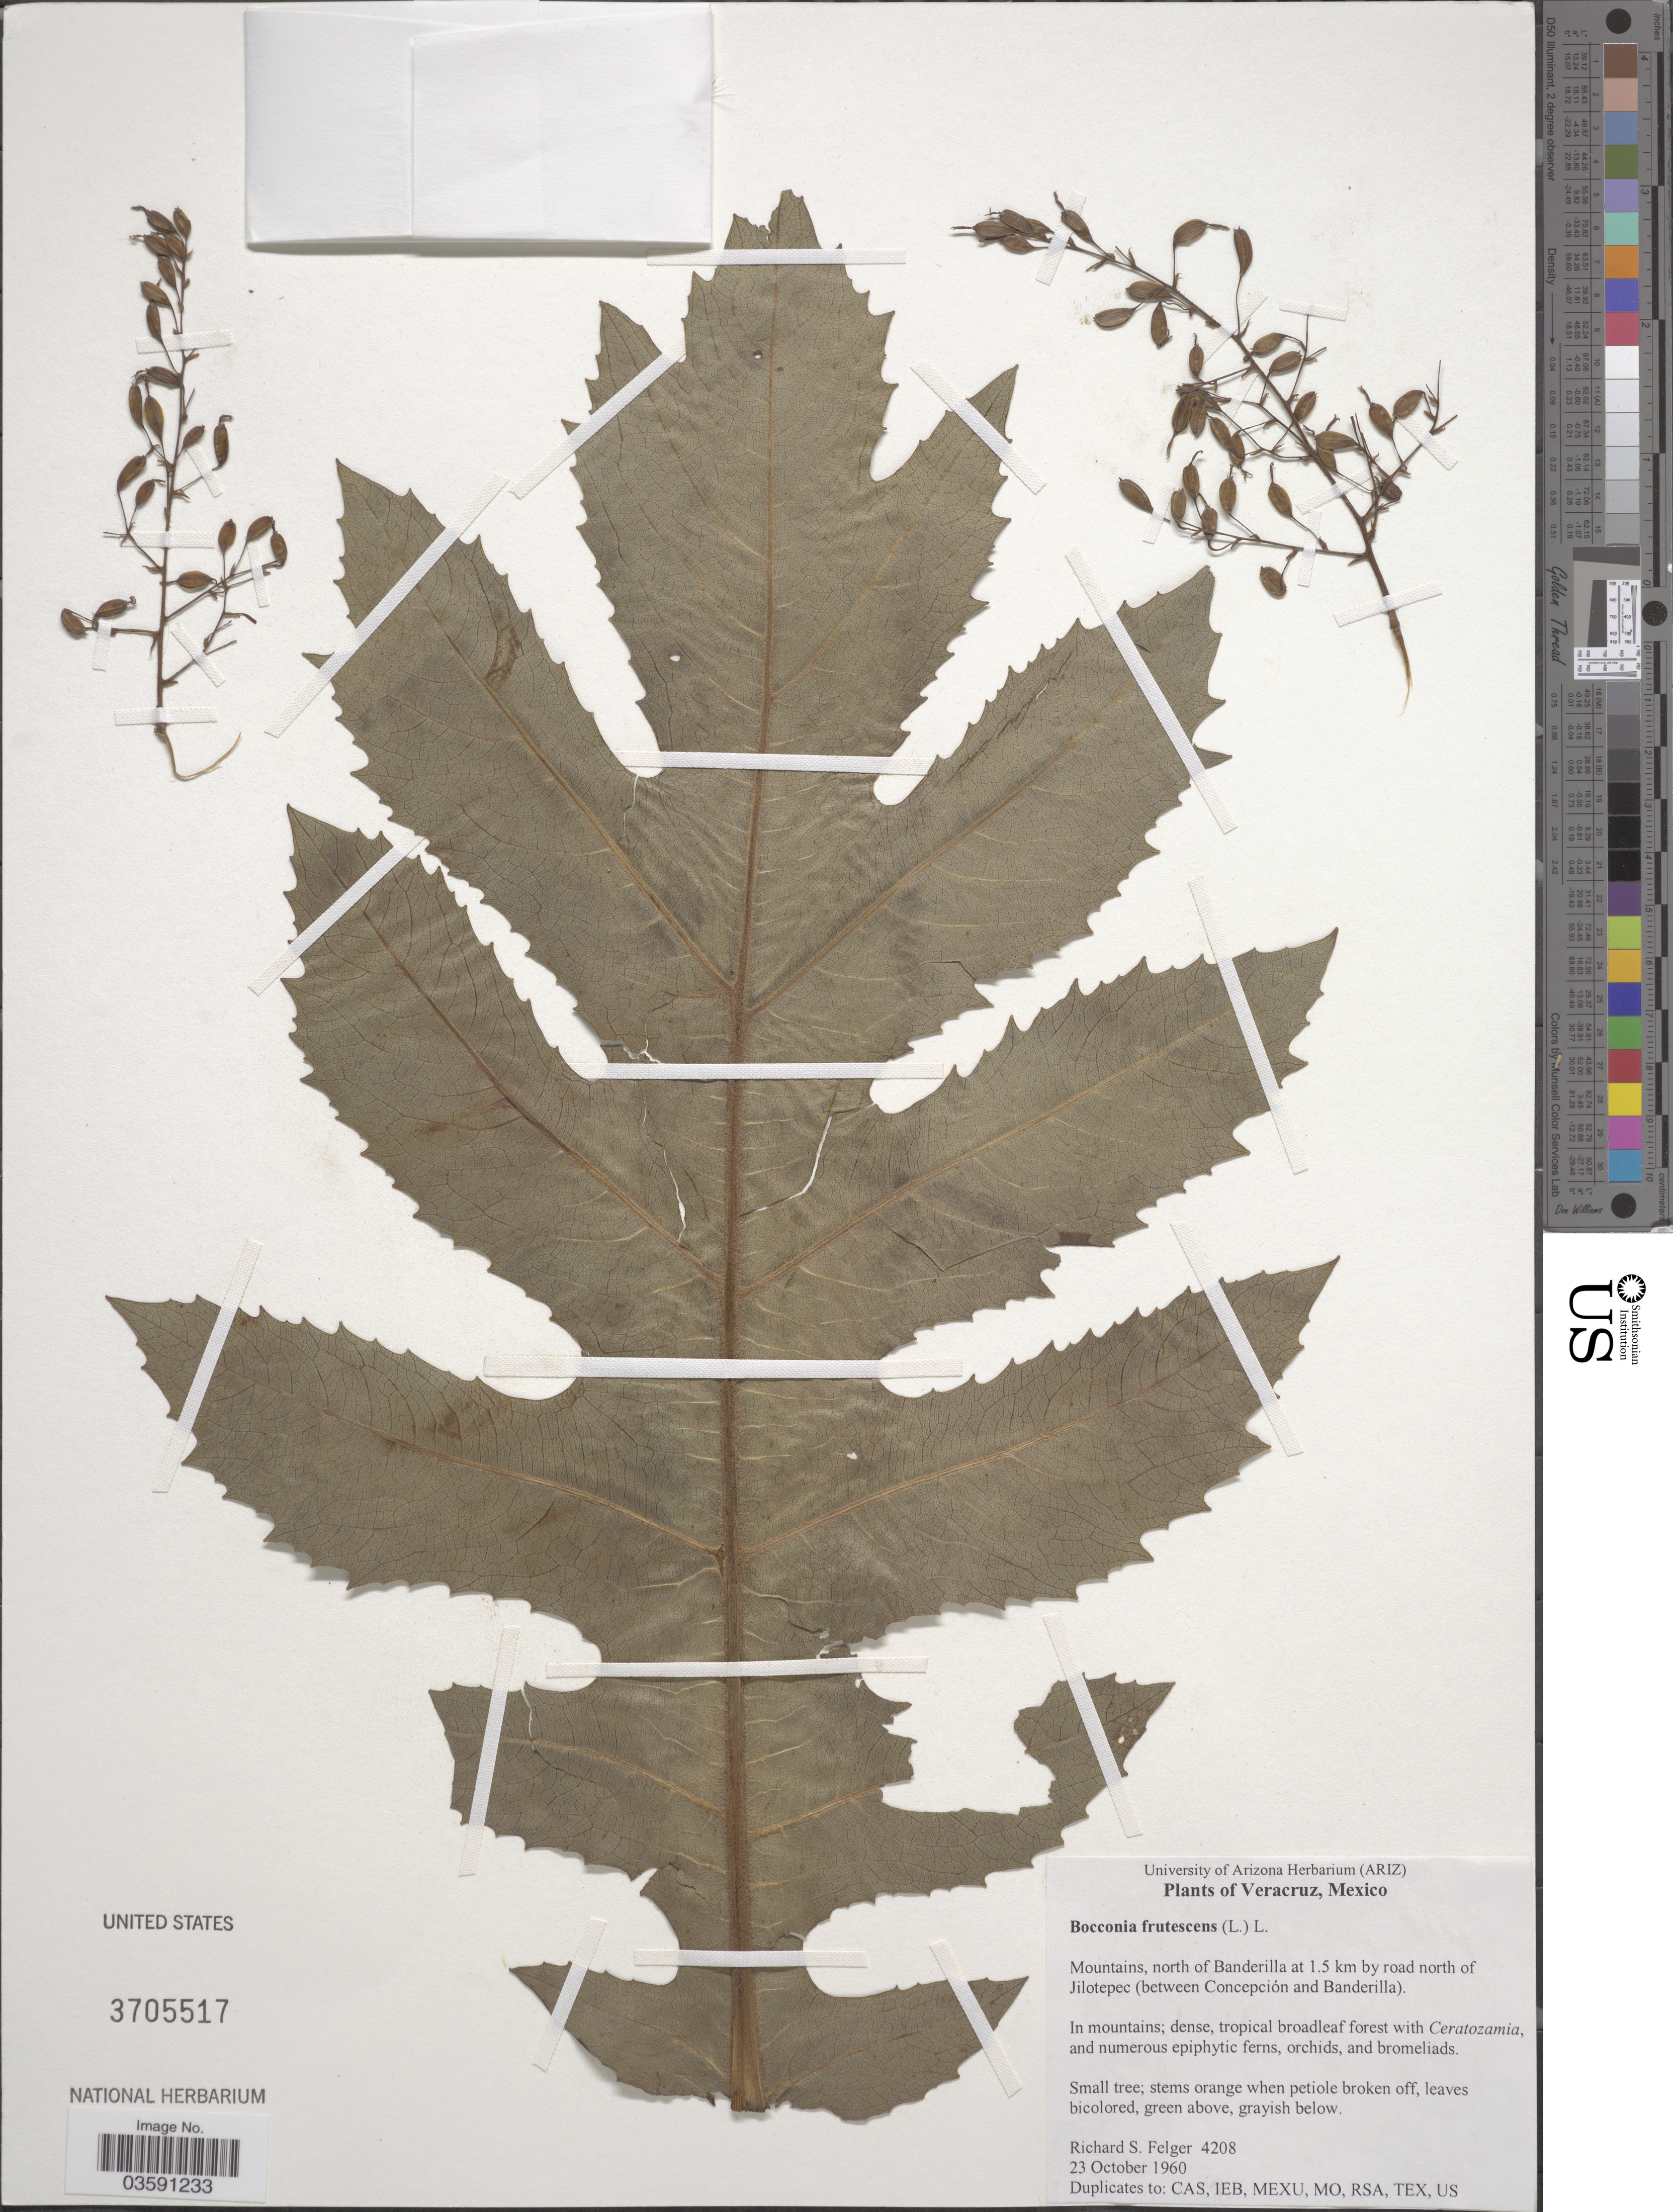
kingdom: Plantae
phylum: Tracheophyta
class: Magnoliopsida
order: Ranunculales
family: Papaveraceae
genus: Bocconia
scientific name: Bocconia frutescens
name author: L.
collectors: R. S. Felger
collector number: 4208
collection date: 1960-10-23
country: Mexico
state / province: Veracruz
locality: Veracruz. Mountains, north of Banderilla at 1.5 km by road north of Jilotepec (between Concepción and Banderilla).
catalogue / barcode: US 3705517